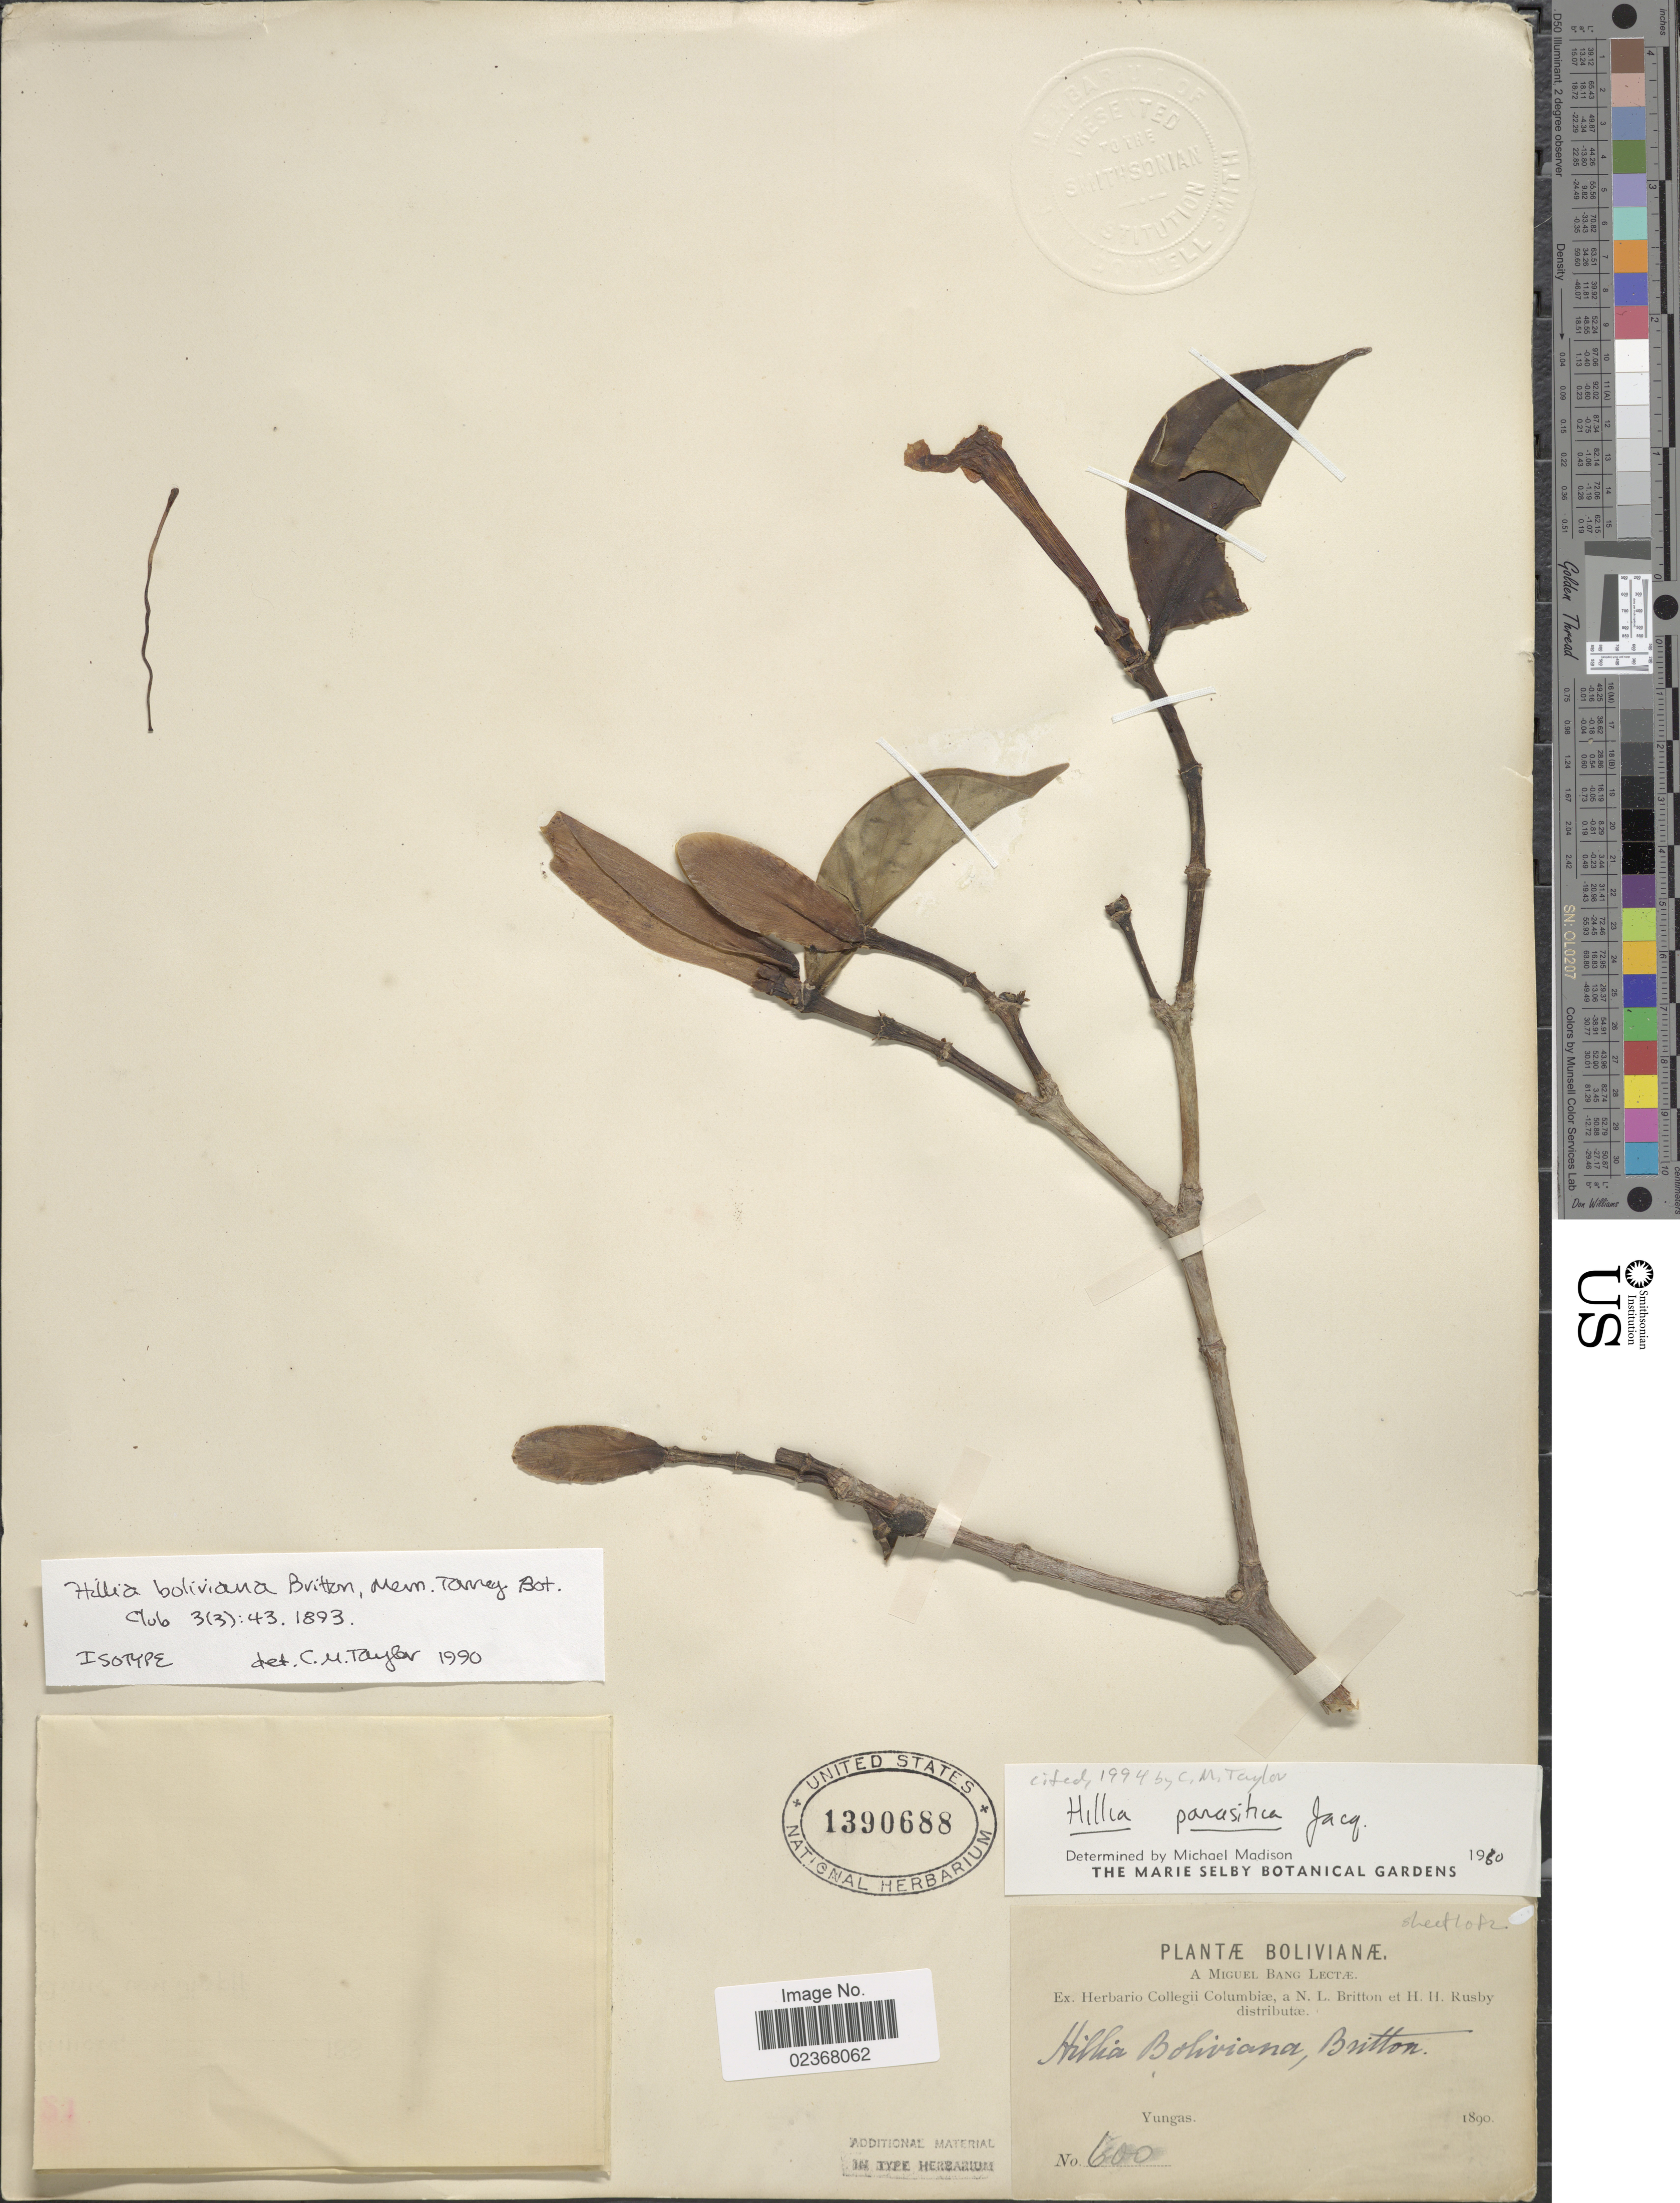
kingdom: Plantae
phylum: Tracheophyta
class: Magnoliopsida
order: Gentianales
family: Rubiaceae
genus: Hillia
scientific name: Hillia parasitica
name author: Jacq.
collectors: M. Bang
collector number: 600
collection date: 1890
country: Bolivia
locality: Yungas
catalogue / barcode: US 1390688